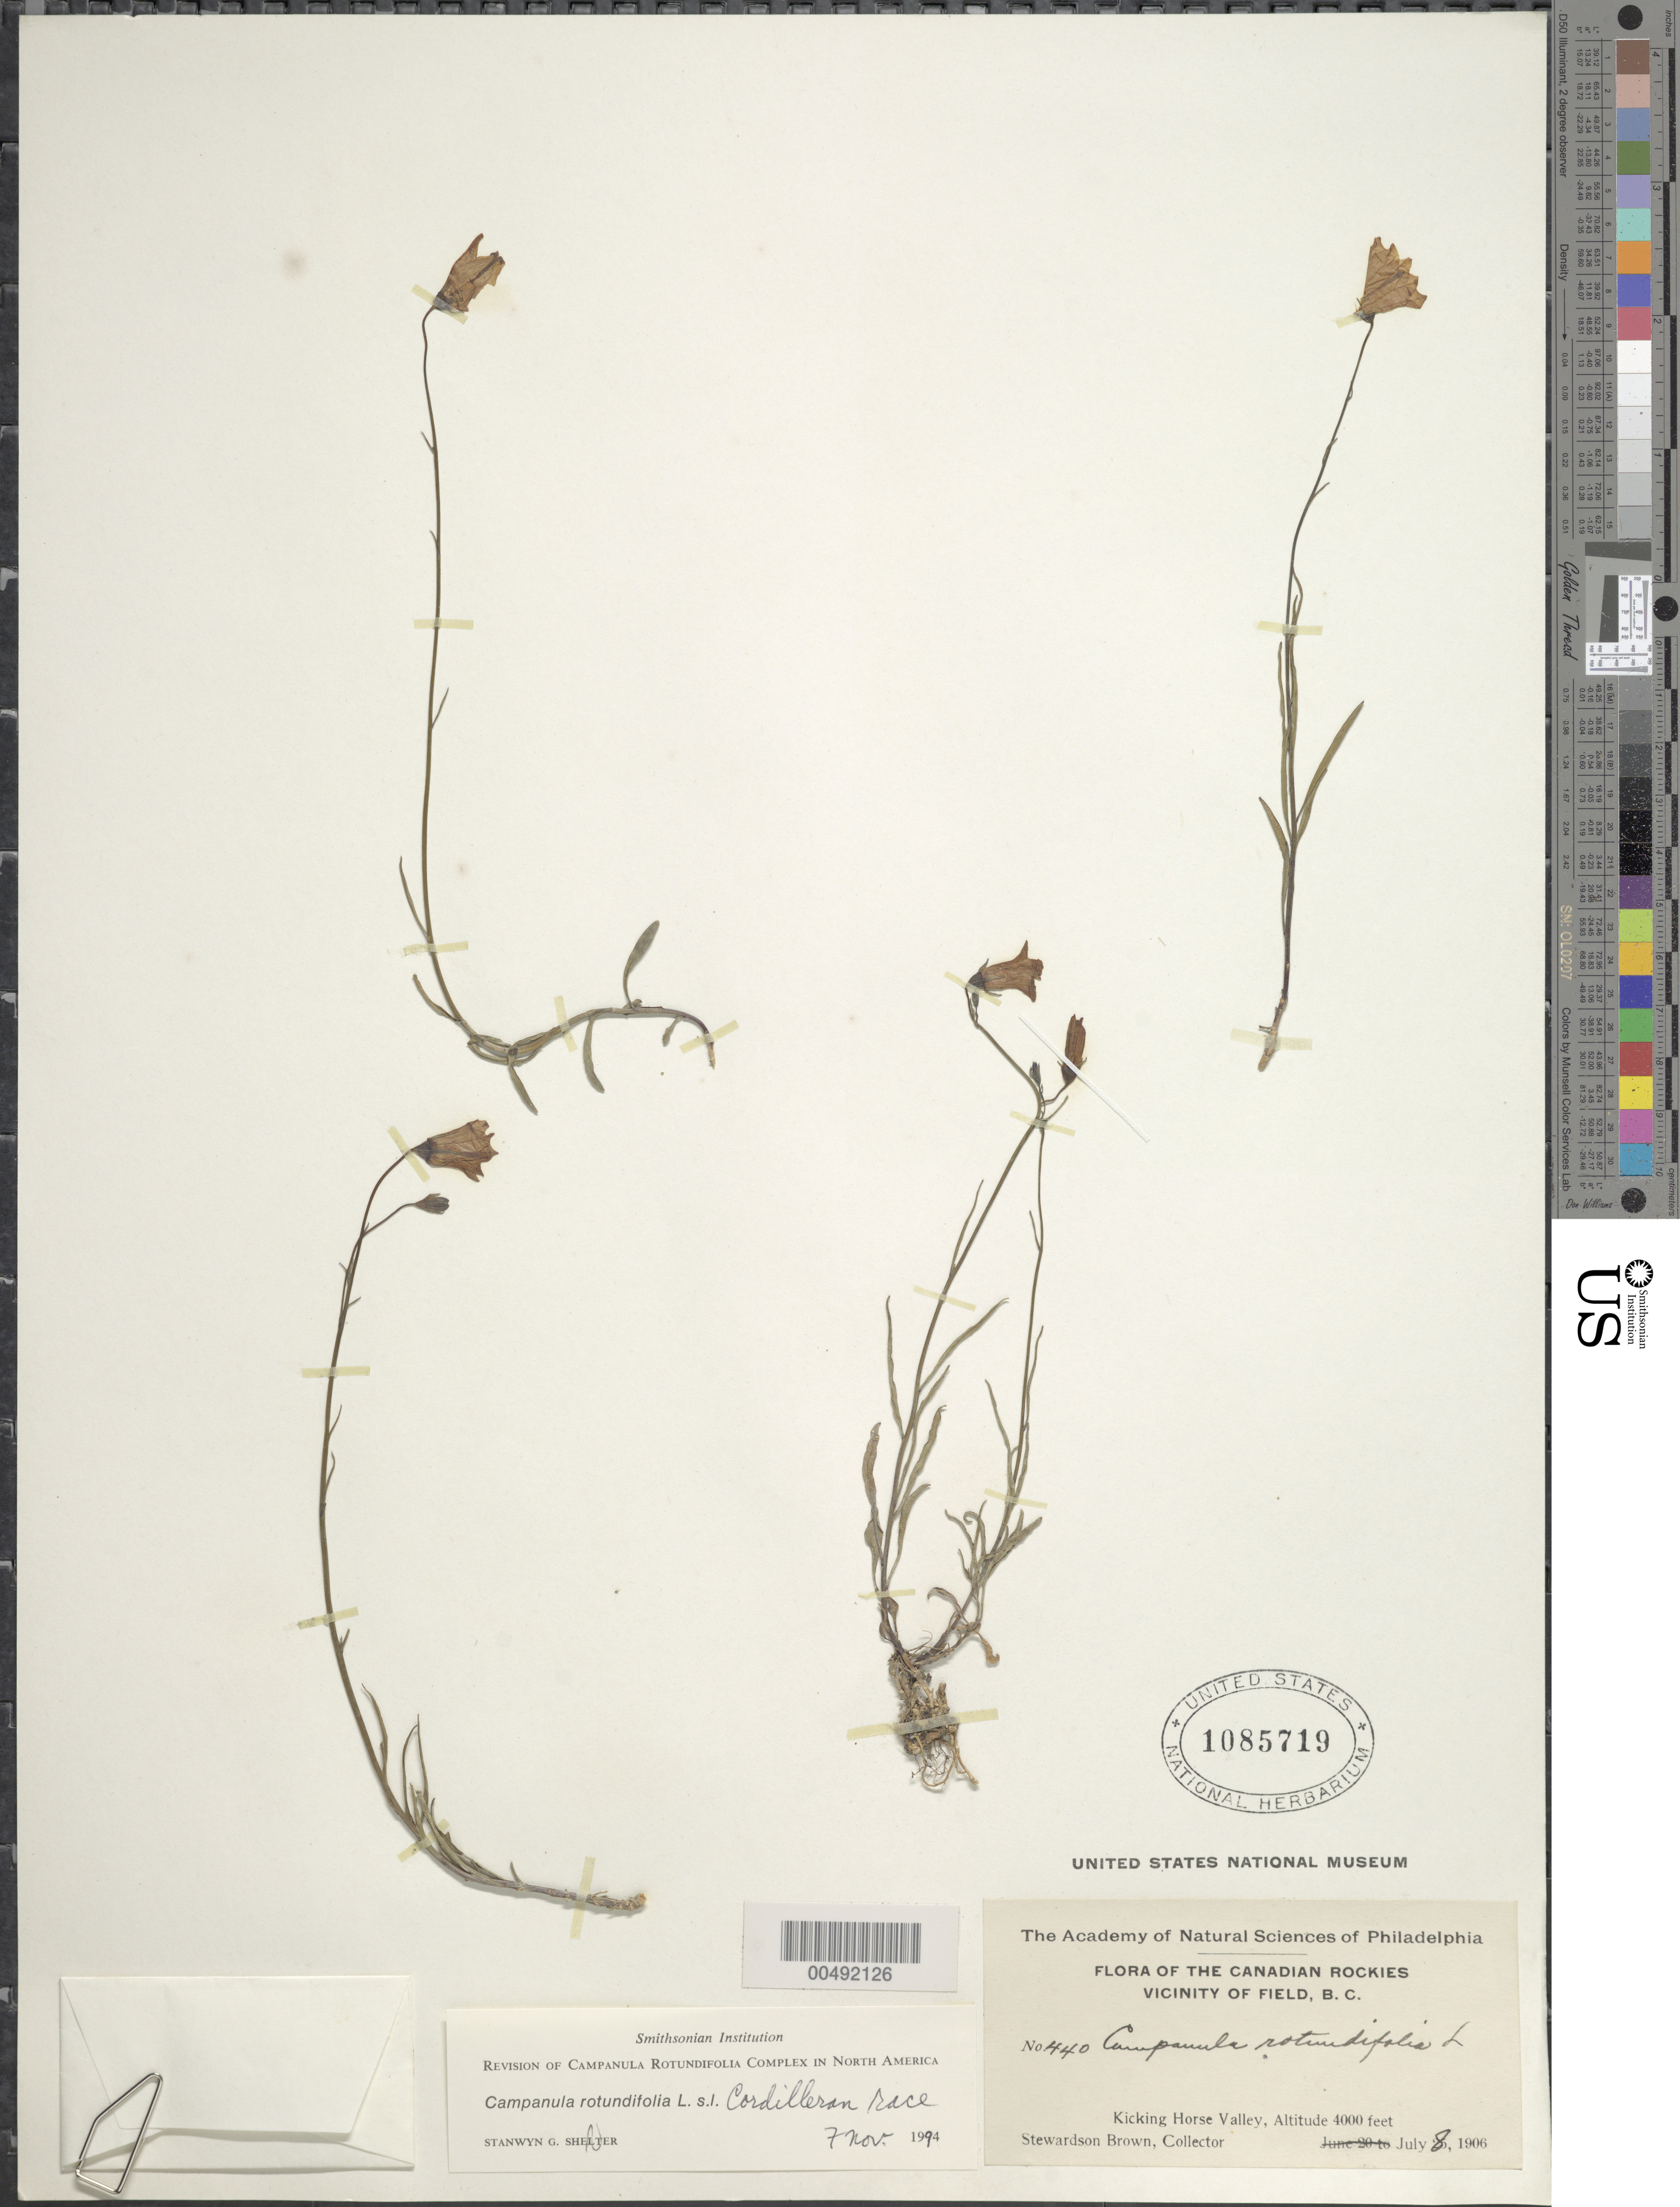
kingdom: Plantae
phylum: Tracheophyta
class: Magnoliopsida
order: Asterales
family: Campanulaceae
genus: Campanula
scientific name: Campanula rotundifolia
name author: L.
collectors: S. Brown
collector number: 440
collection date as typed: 08 Jul 1906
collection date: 1906-07-08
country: Canada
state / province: British Columbia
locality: vicinity of Field, Kicking Horse Valley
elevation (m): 1219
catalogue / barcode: US 1085719